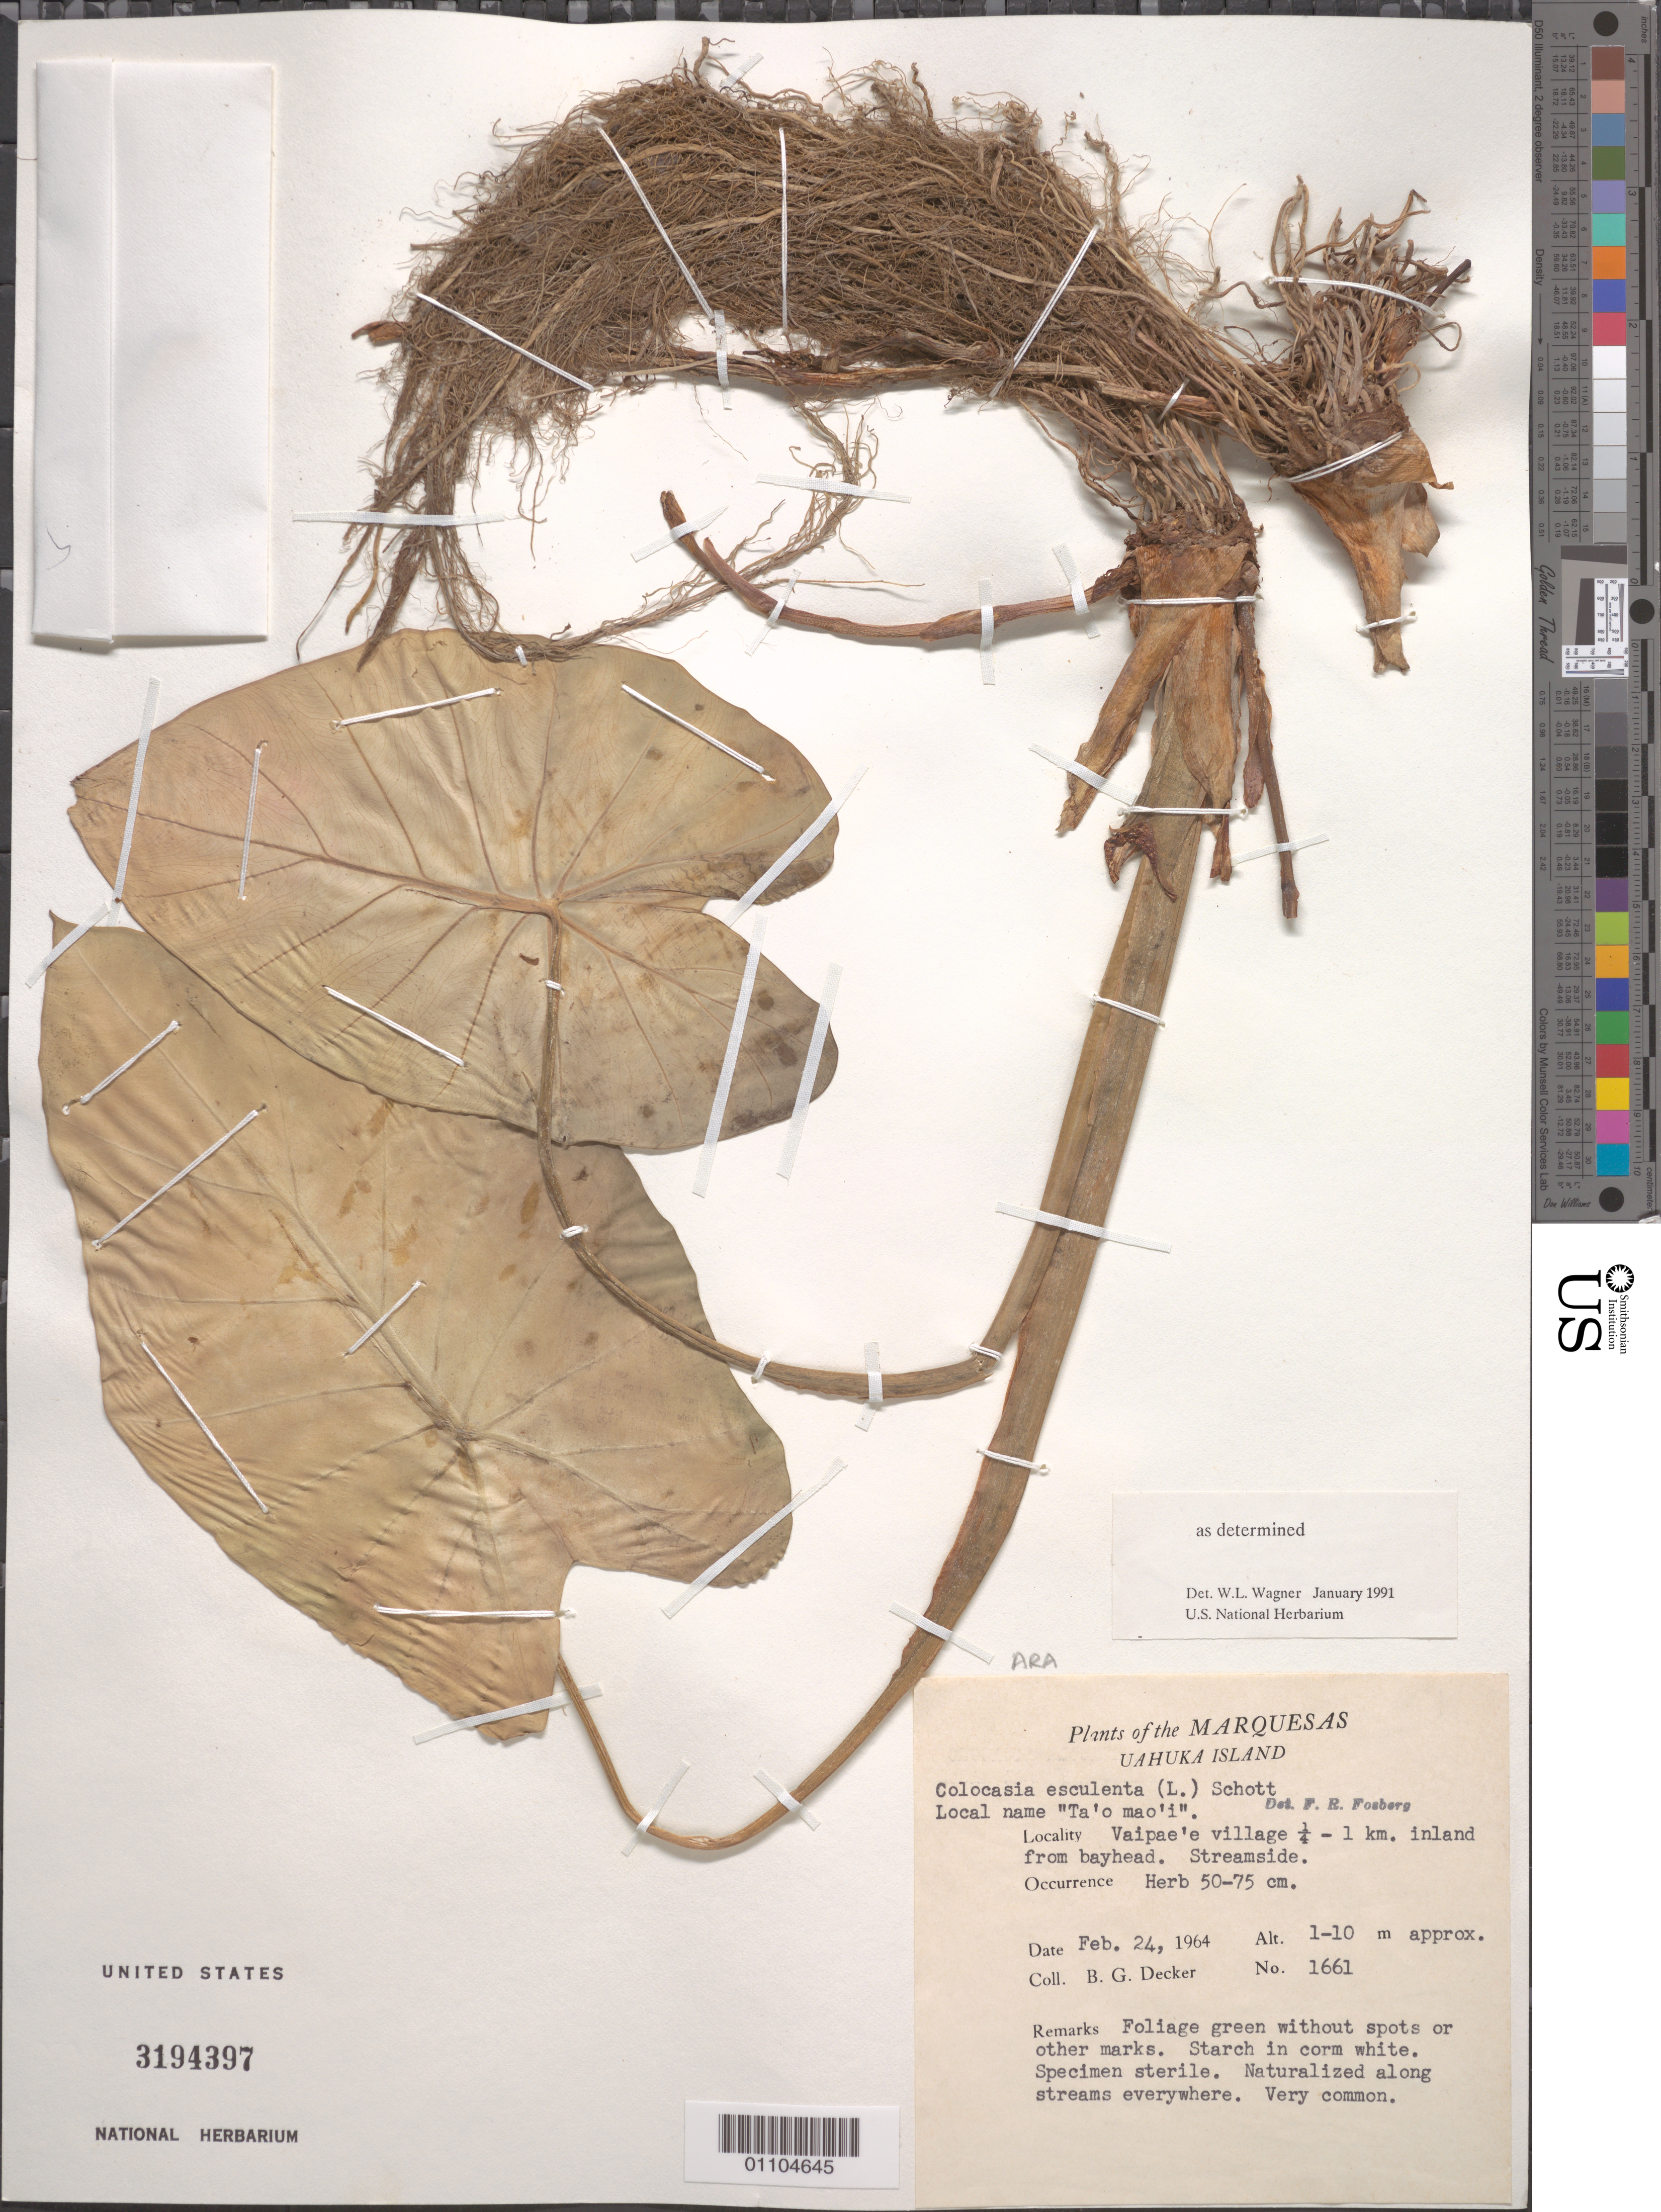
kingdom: Plantae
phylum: Tracheophyta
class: Liliopsida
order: Alismatales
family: Araceae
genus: Colocasia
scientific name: Colocasia esculenta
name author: (L.) Schott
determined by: Wagner, W. L., (BOT), Smithsonian Institution - National Museum of Natural History (UNITED STATES)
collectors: B. G. Decker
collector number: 1661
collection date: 1964-02-24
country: French Polynesia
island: Ua Huka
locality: Vaipae'e village, 0.25-1 km inland from bayhead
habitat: Naturalized along streams, very common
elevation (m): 1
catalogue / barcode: US 3194397